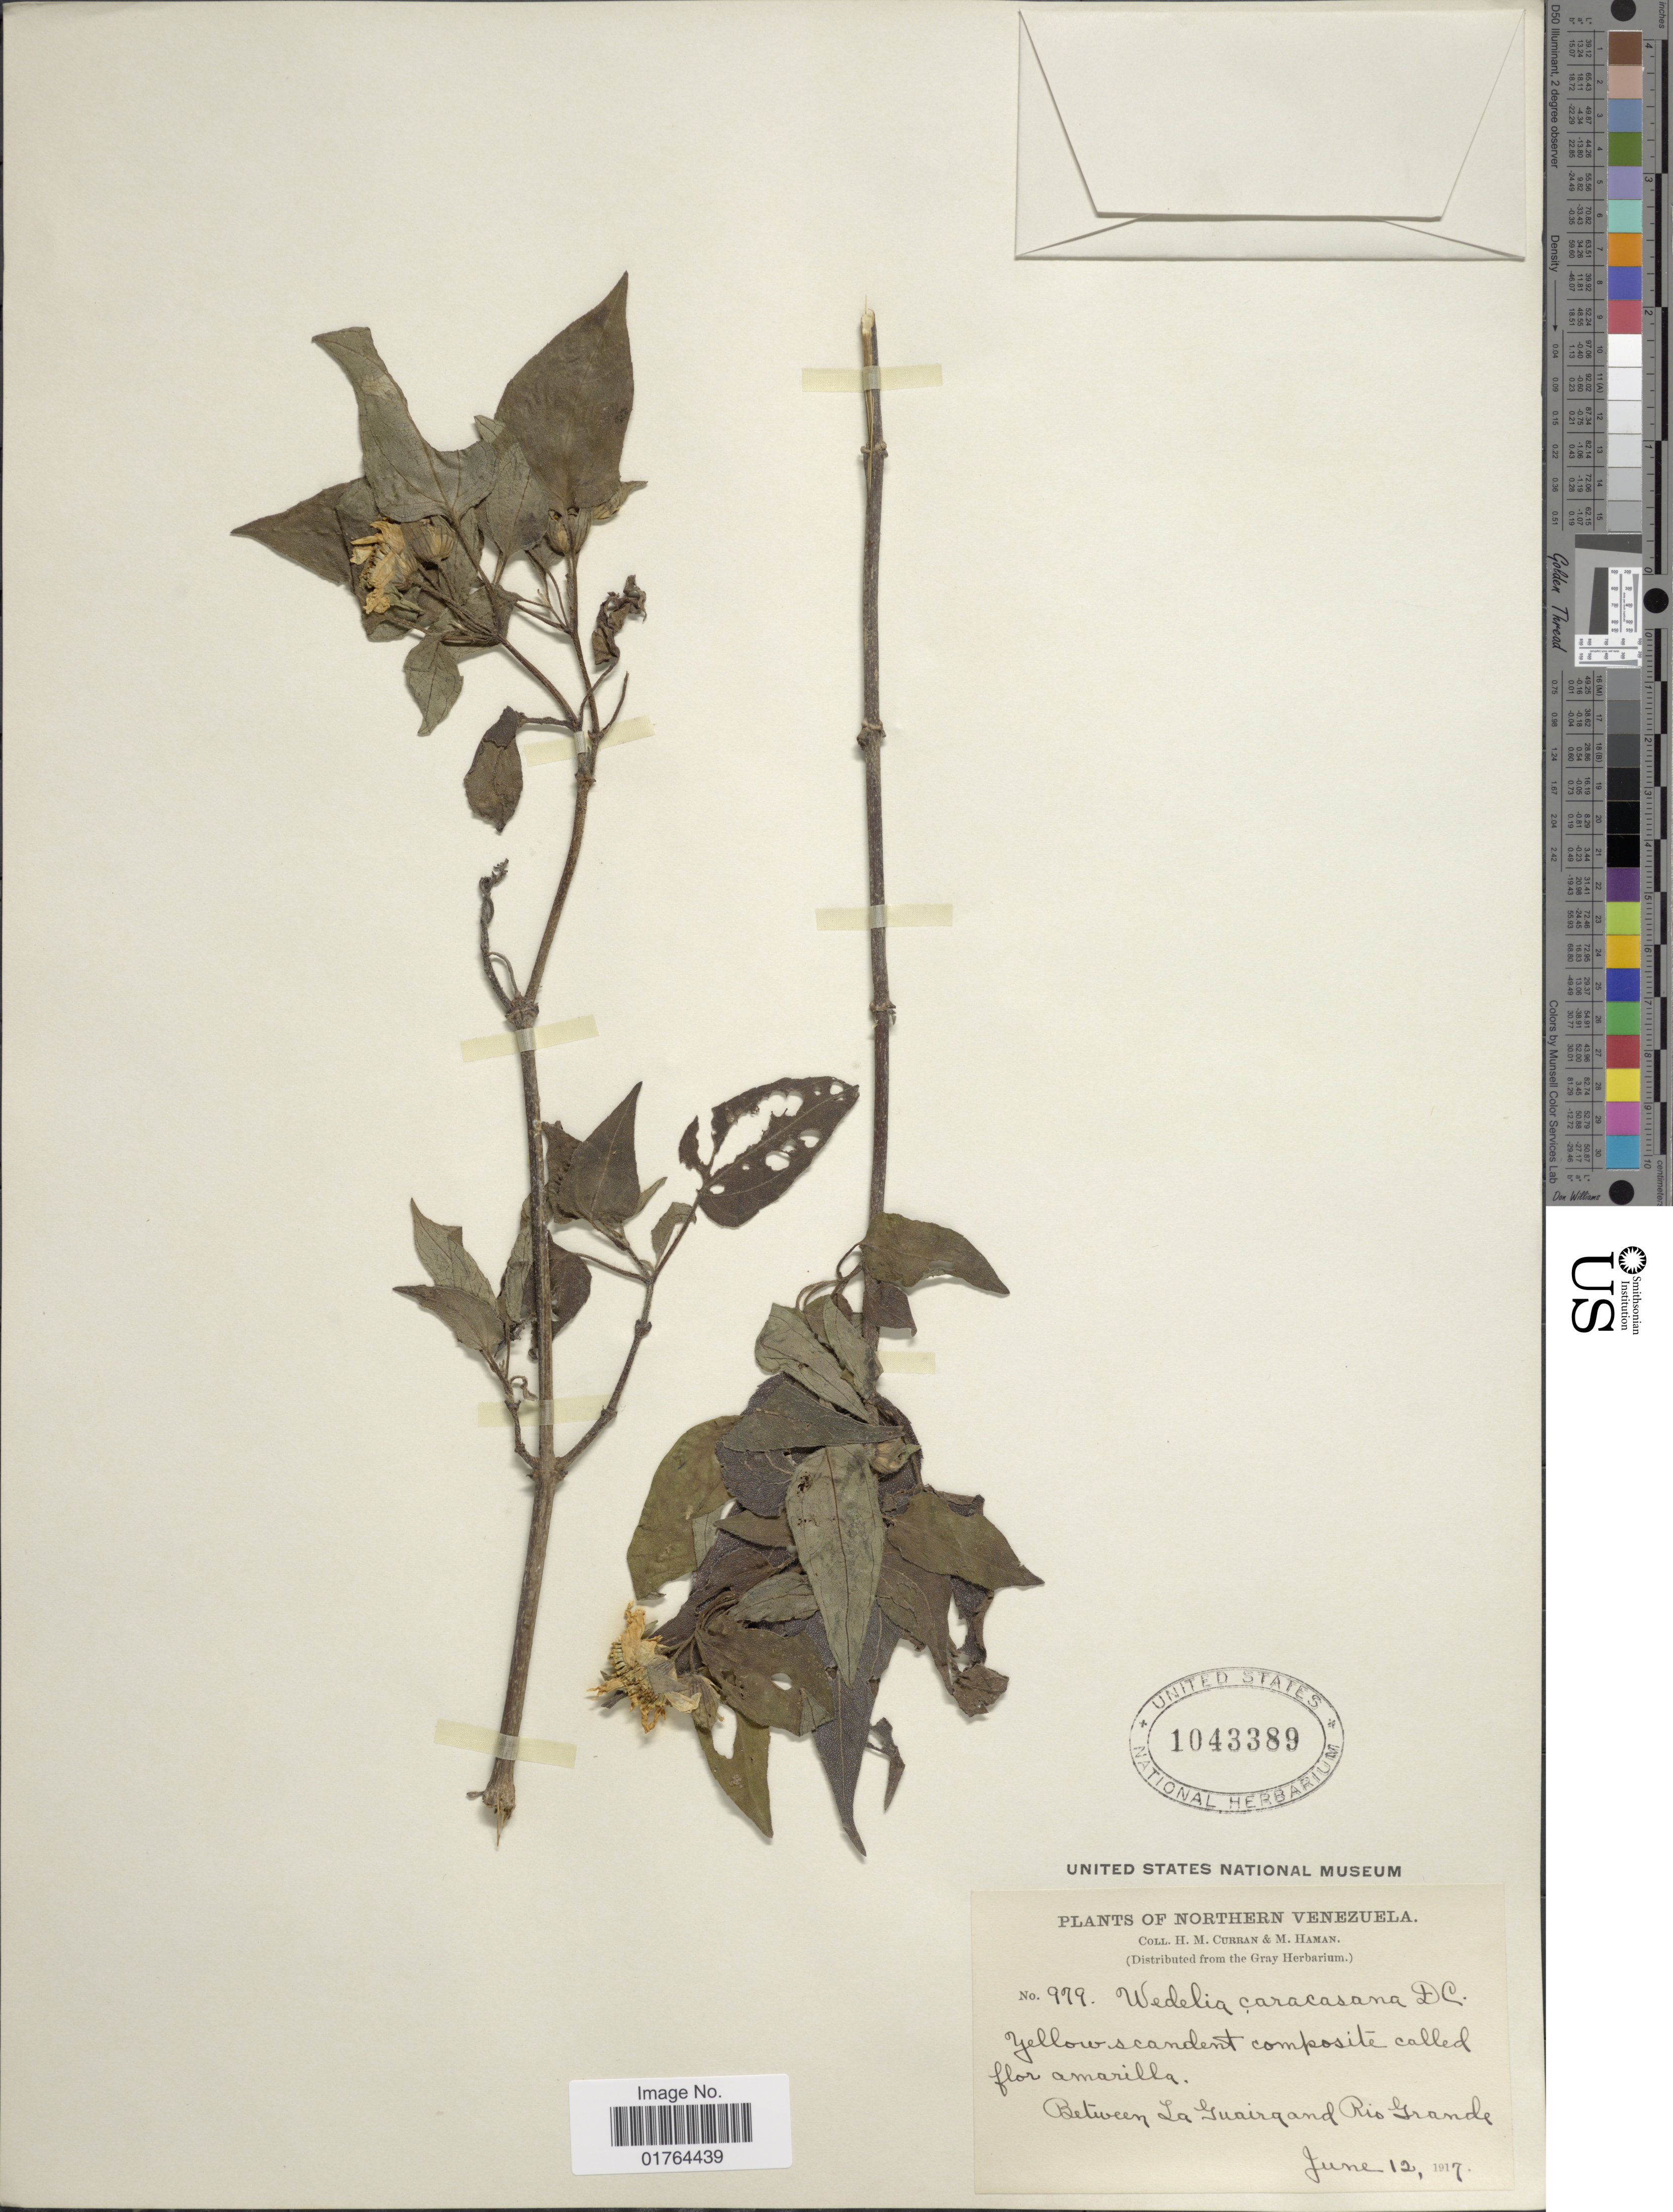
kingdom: Plantae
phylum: Tracheophyta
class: Magnoliopsida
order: Asterales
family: Asteraceae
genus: Wedelia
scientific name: Wedelia calycina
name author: Rich.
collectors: H. M. Curran & M. Haman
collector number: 979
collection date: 1917-06-12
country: Venezuela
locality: Northern Venezuela, between La Guaira and Rio Grande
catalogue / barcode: US 1043389